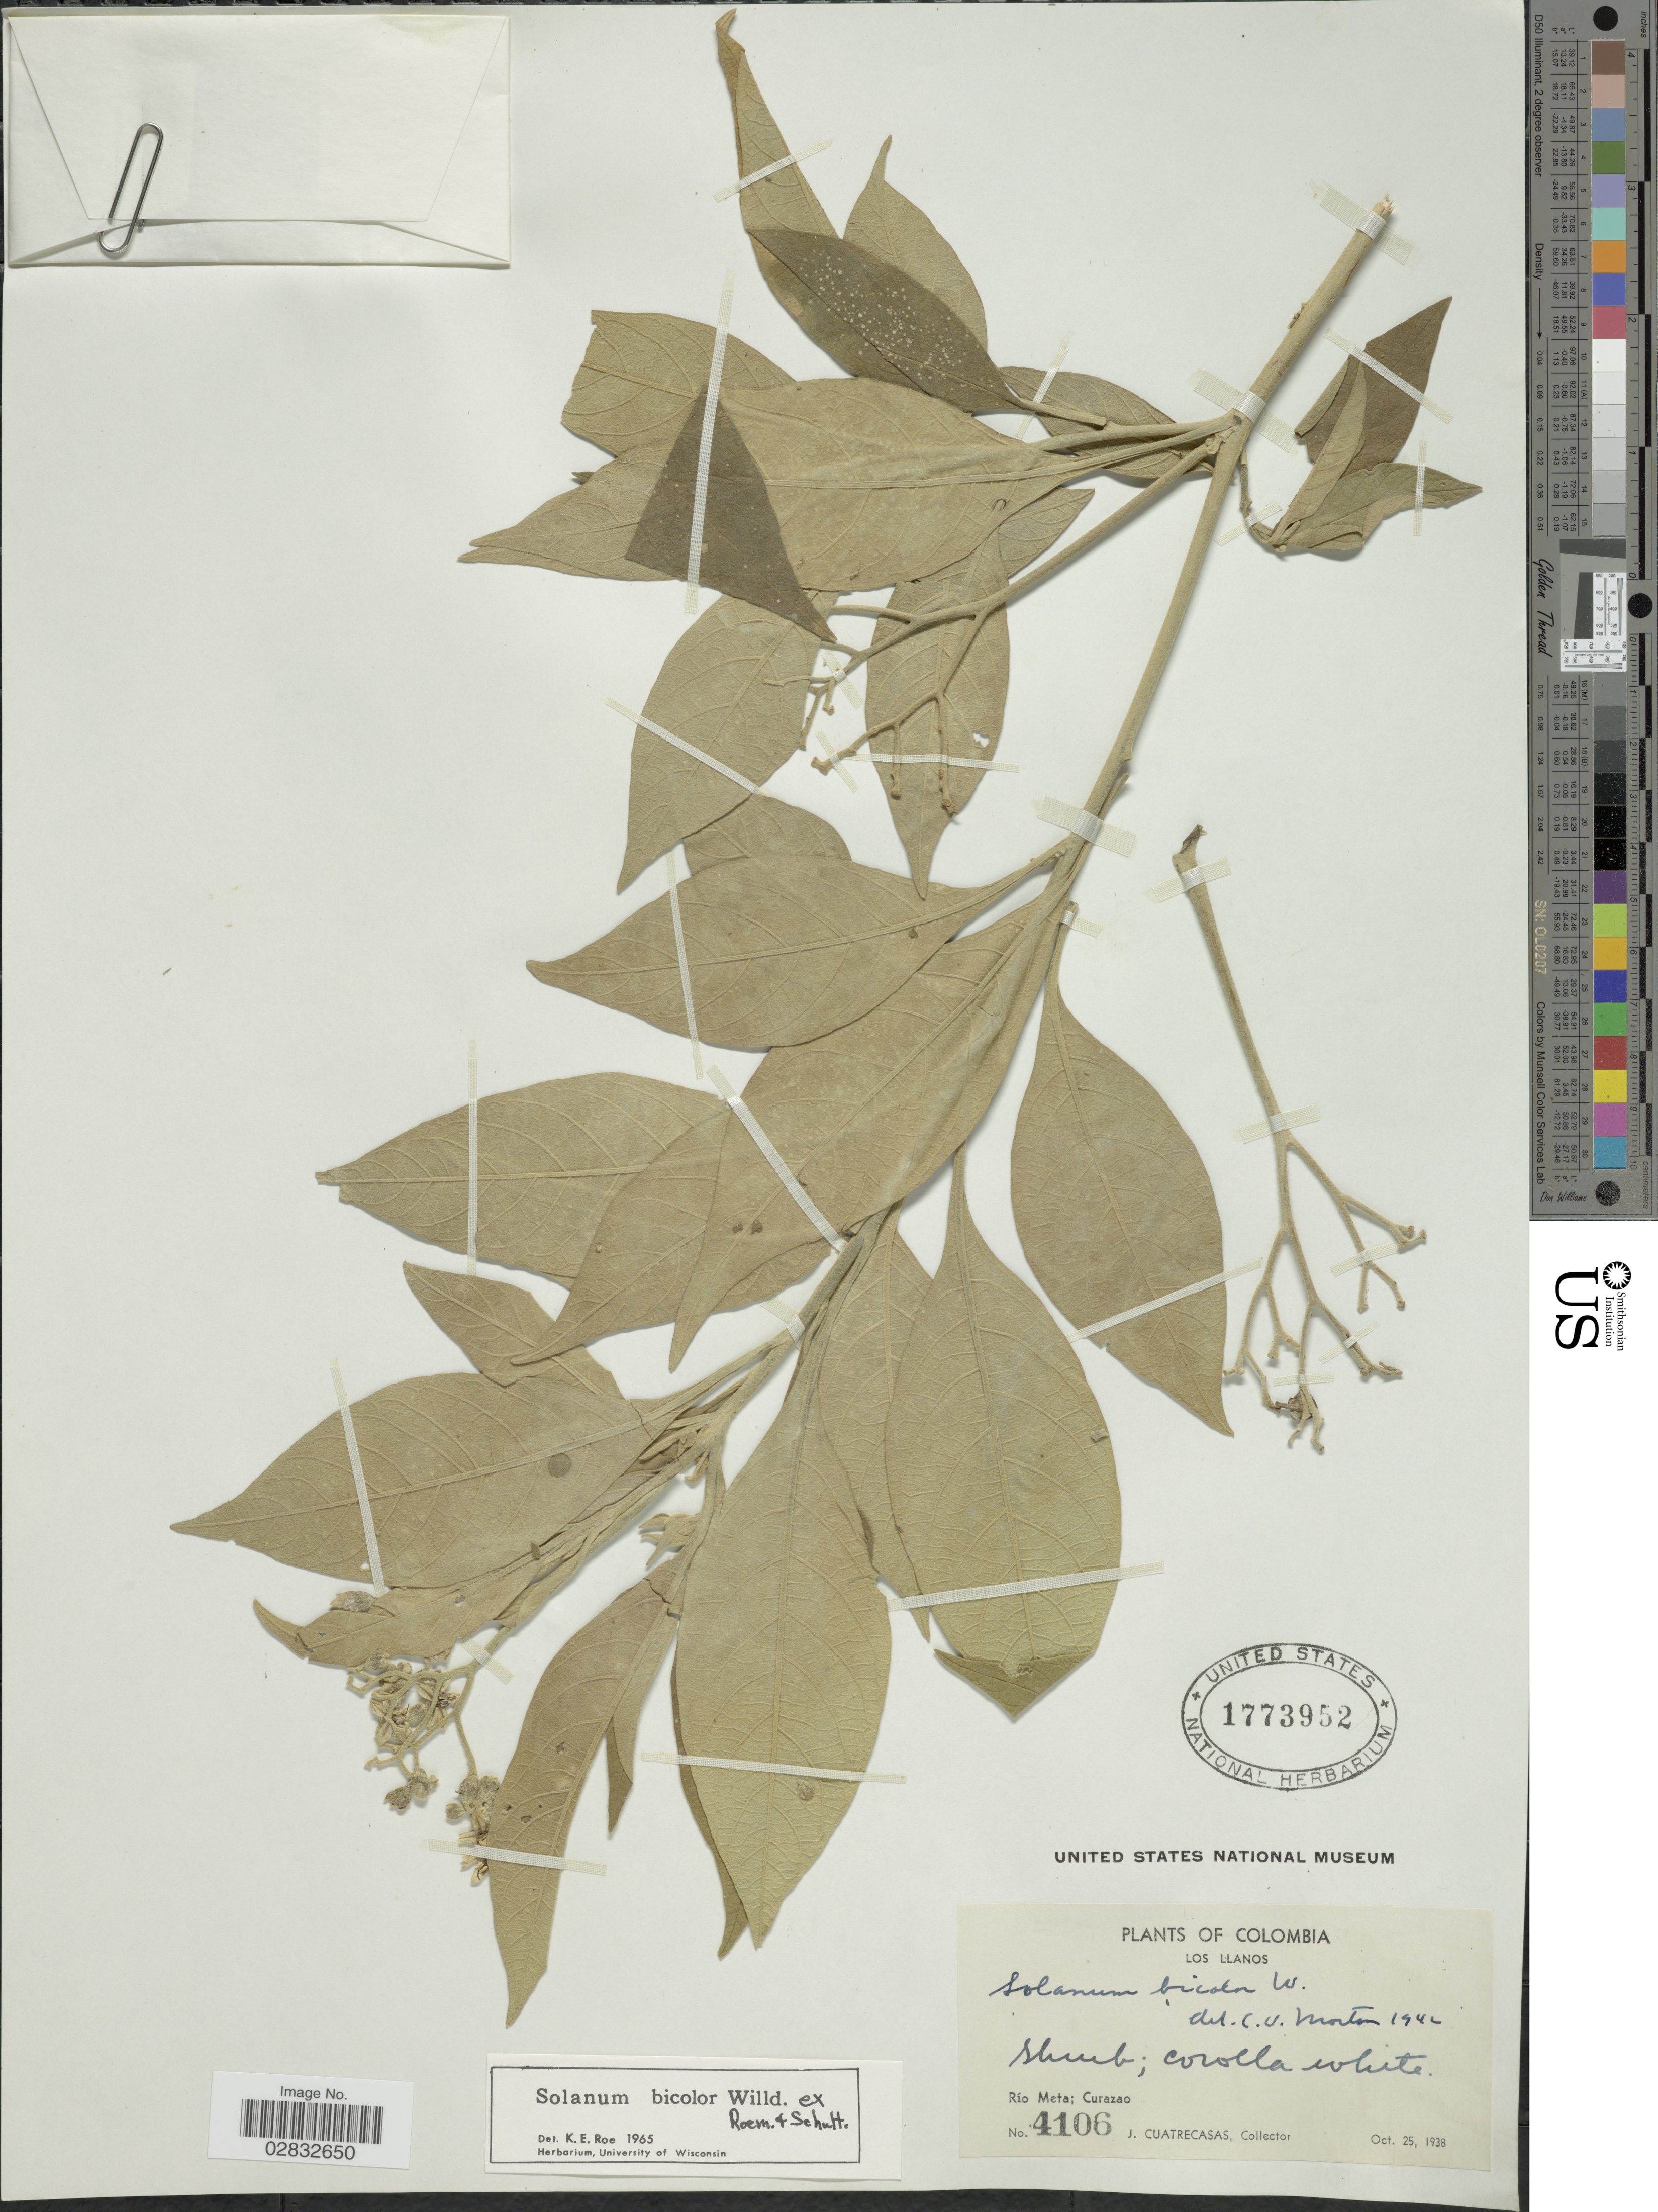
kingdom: Plantae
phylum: Tracheophyta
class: Magnoliopsida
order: Solanales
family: Solanaceae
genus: Solanum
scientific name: Solanum bicolor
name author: Willd. ex Roem. & Schult.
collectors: J. Cuatrecasas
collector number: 4106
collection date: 1938-10-25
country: Colombia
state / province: Meta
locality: Los Llanos. Río Meta; Curazao.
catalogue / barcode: US 1773952